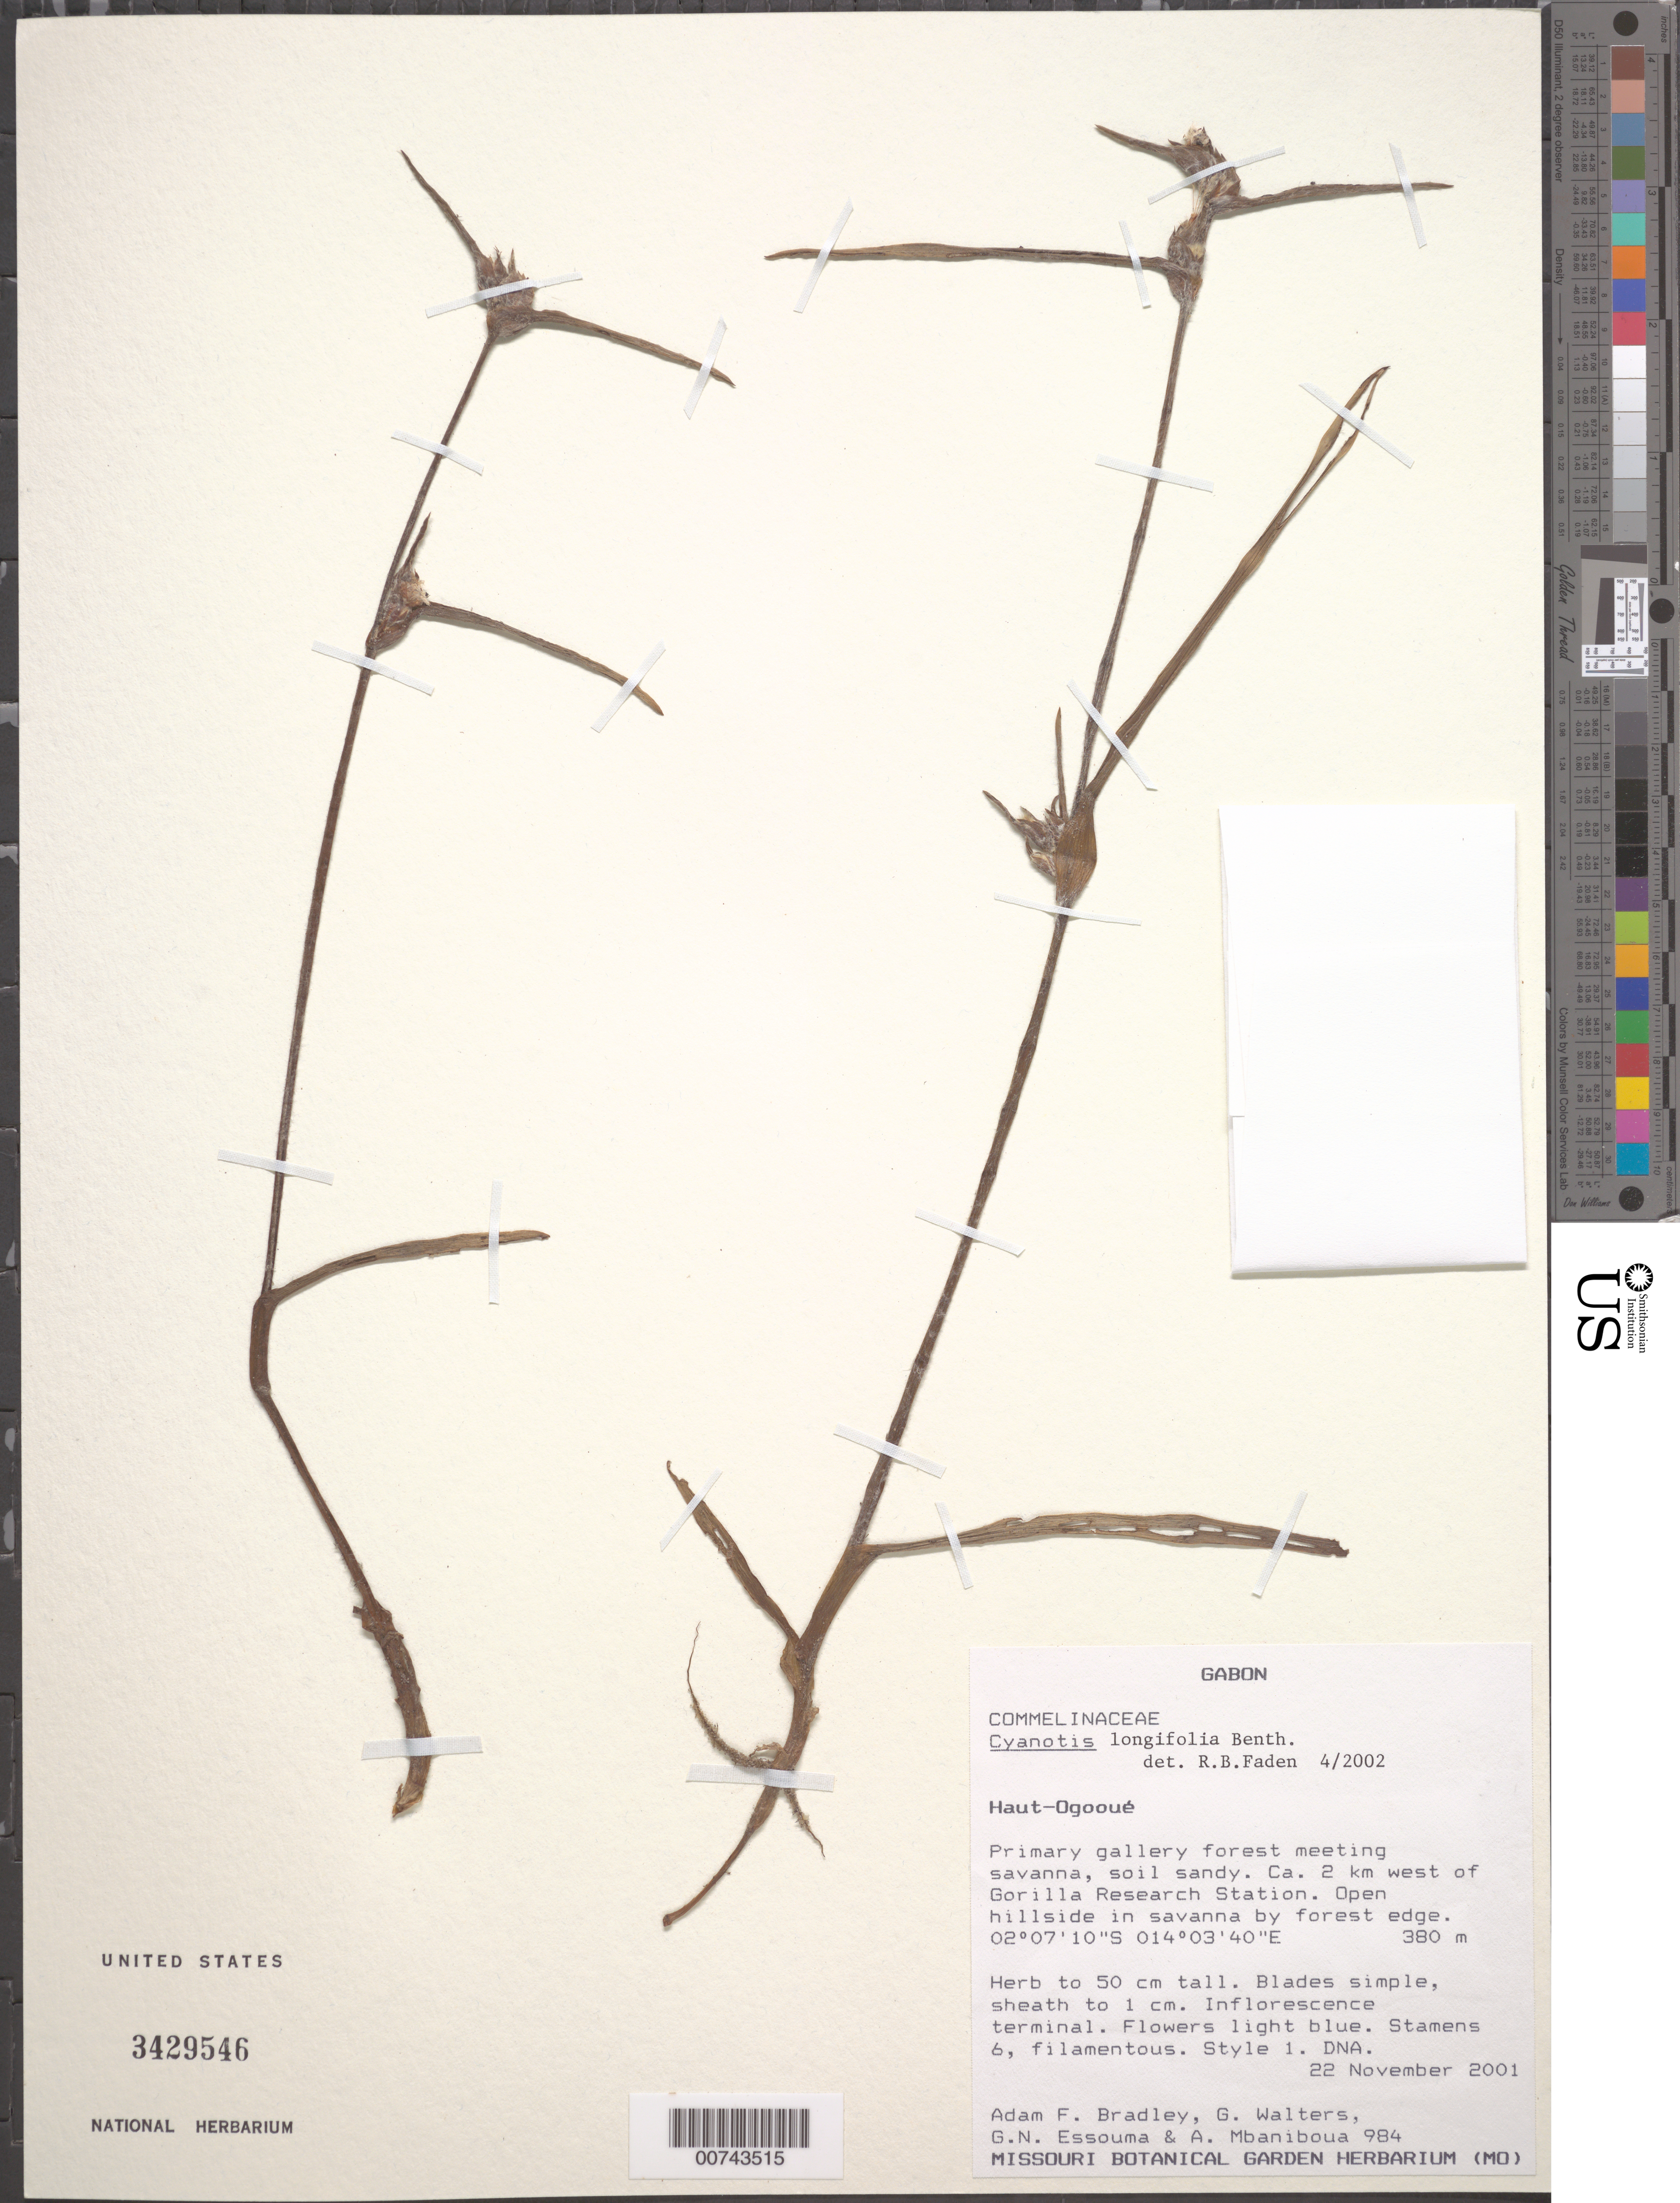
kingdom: Plantae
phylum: Tracheophyta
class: Liliopsida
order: Commelinales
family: Commelinaceae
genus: Cyanotis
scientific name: Cyanotis longifolia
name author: Benth.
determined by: Faden, Robert B., (US), Smithsonian Institution - National Museum of Natural History (UNITED STATES)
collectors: A. F. Bradley, G. Walters, G. Essouma & A. Mbaniboua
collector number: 984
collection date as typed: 22 Nov 2001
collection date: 2001-11-22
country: Gabon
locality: Gorilla Research Station.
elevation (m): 380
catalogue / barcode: US 3429546